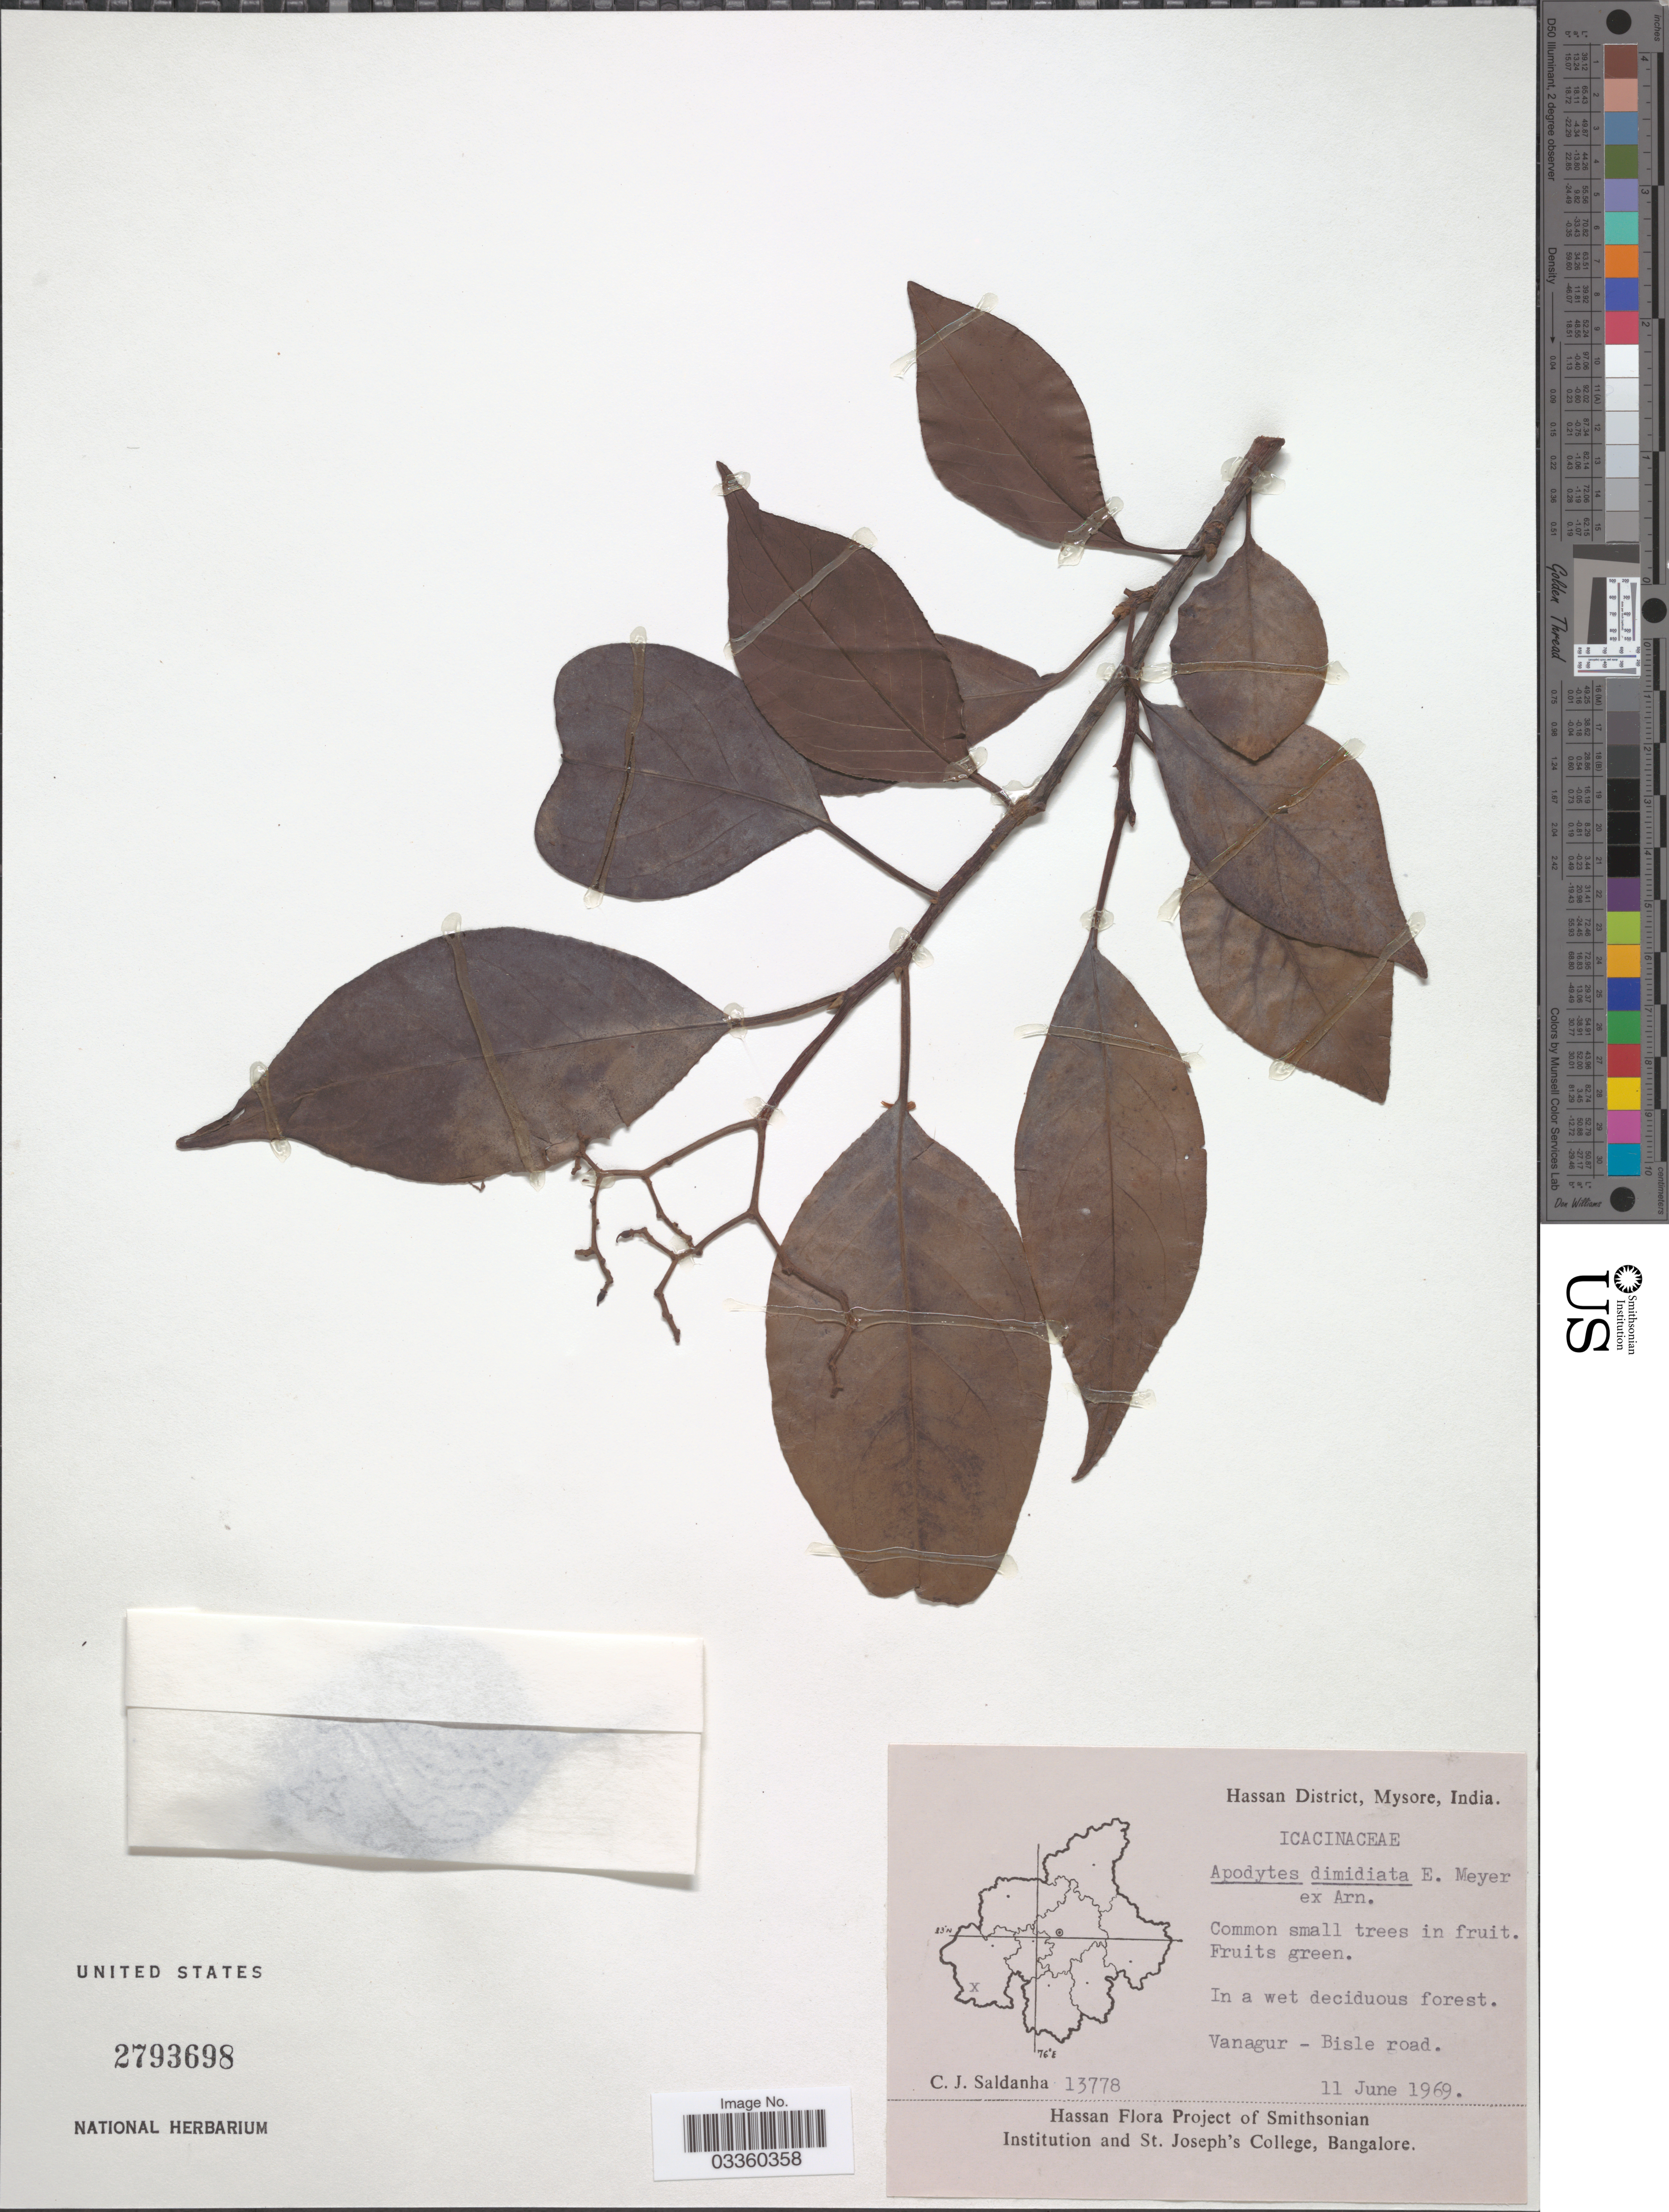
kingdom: Plantae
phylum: Tracheophyta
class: Magnoliopsida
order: Metteniusales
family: Metteniusaceae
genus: Apodytes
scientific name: Apodytes dimidiata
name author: E. Mey. ex Arn.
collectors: C. J. Saldanha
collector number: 13778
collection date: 1969-06-11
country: India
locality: Hassan District. Mysore. Vanagur - Bisle road.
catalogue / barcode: US 2793698